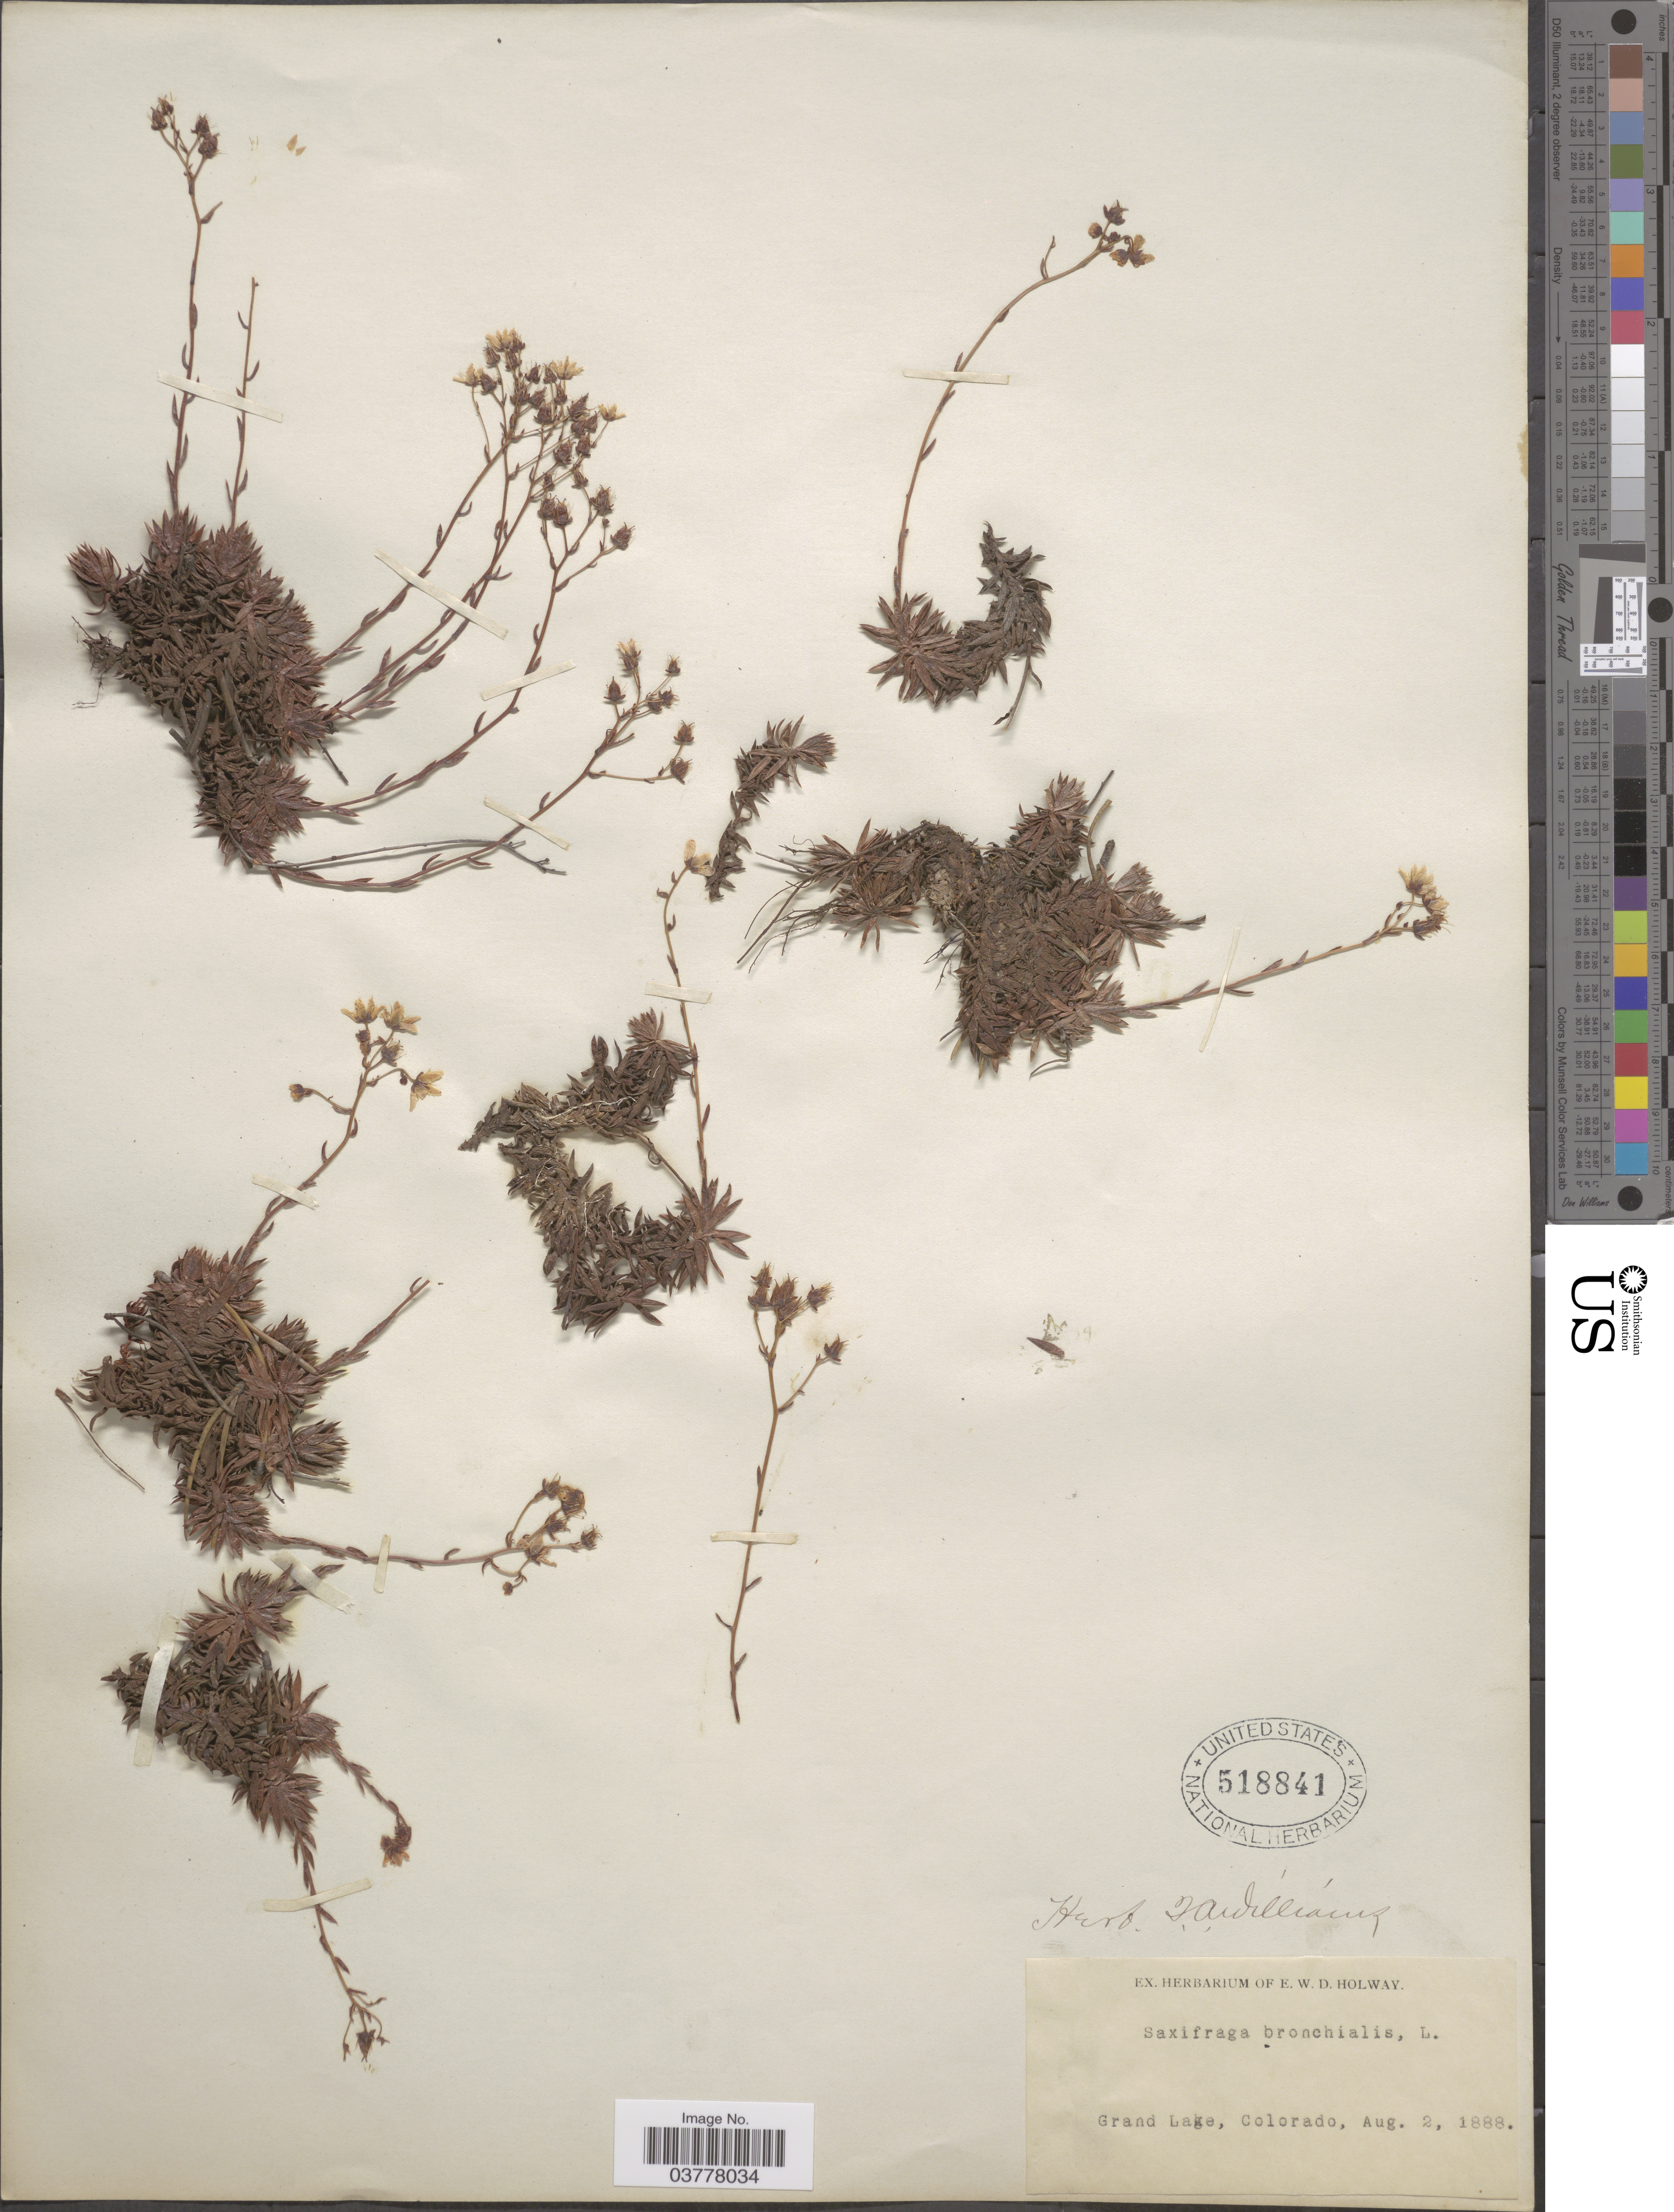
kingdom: Plantae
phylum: Tracheophyta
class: Magnoliopsida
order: Saxifragales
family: Saxifragaceae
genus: Saxifraga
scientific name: Saxifraga bronchialis subsp. austromontana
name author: (Wiegand) Piper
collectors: ex herb. E.W.D. Holway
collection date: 1888-08-02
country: United States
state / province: Colorado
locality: Grand Lage.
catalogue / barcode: US 518841